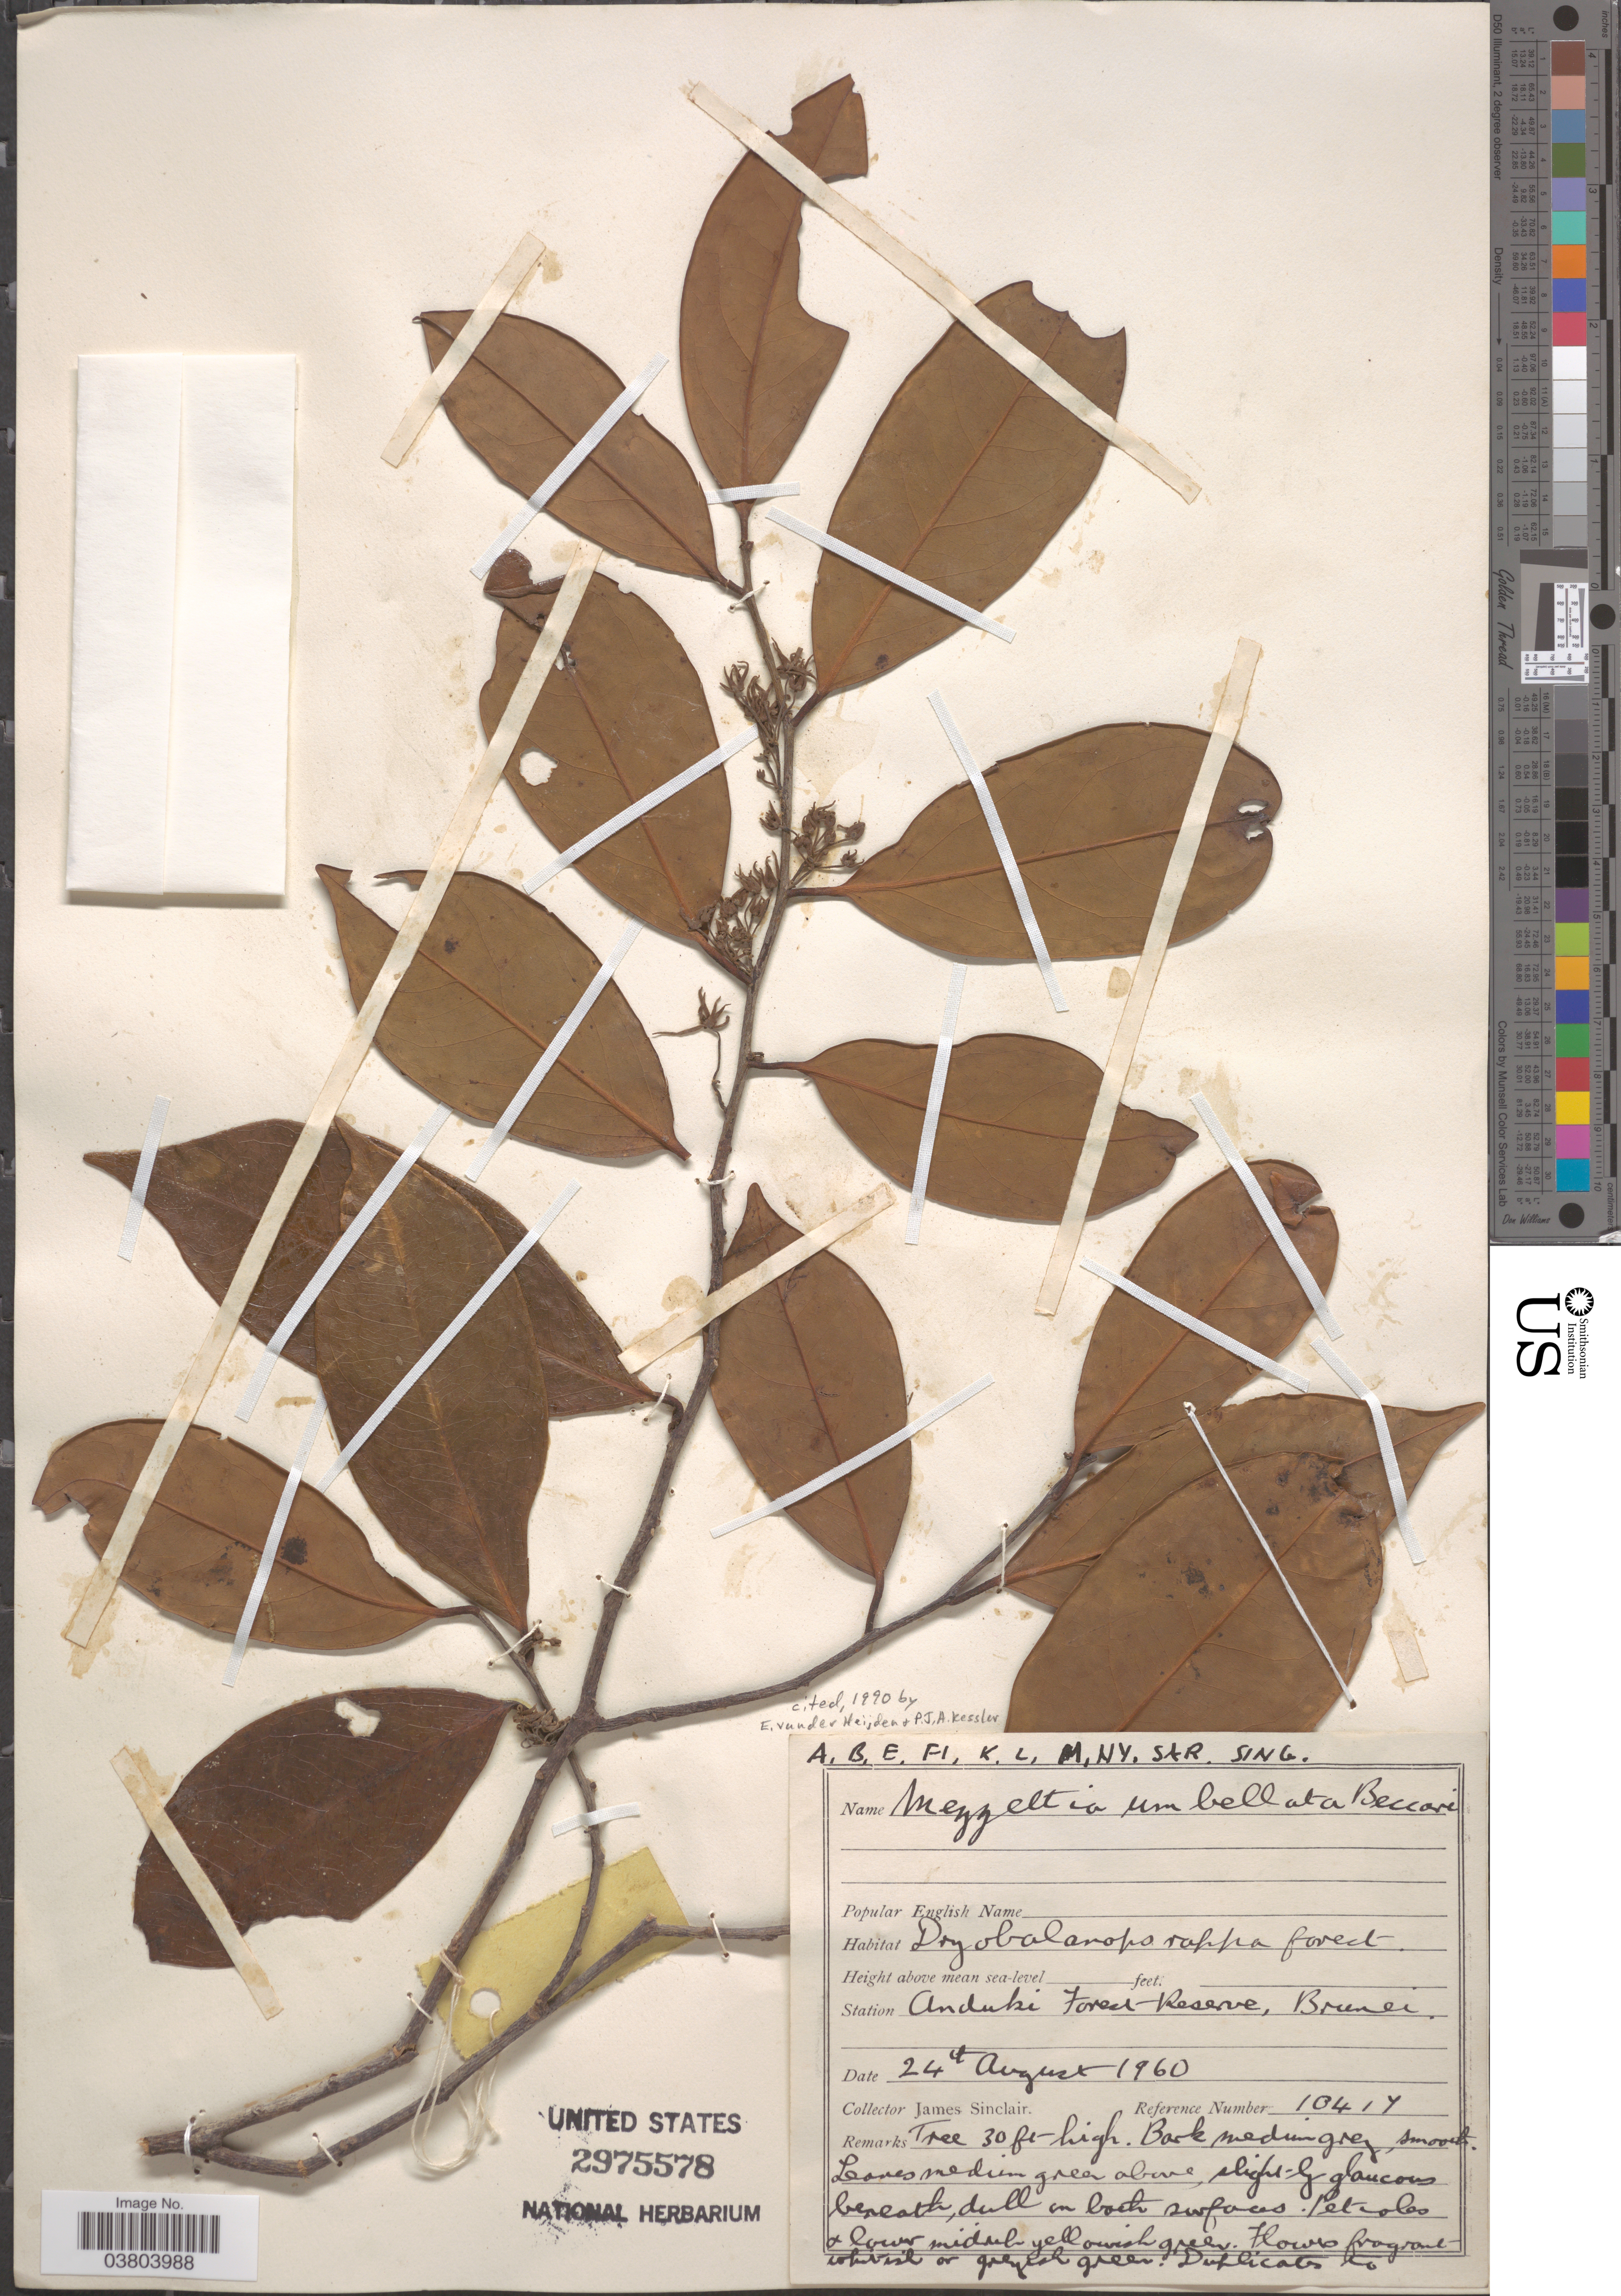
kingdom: Plantae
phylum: Tracheophyta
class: Magnoliopsida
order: Magnoliales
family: Annonaceae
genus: Mezzettia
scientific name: Mezzettia umbellata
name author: Becc.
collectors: J. Sinclair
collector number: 10417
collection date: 1960-08-24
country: Brunei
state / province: Brunei and Muara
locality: Station Anduki Forest- Reserve, Brunei.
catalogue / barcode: US 2975278